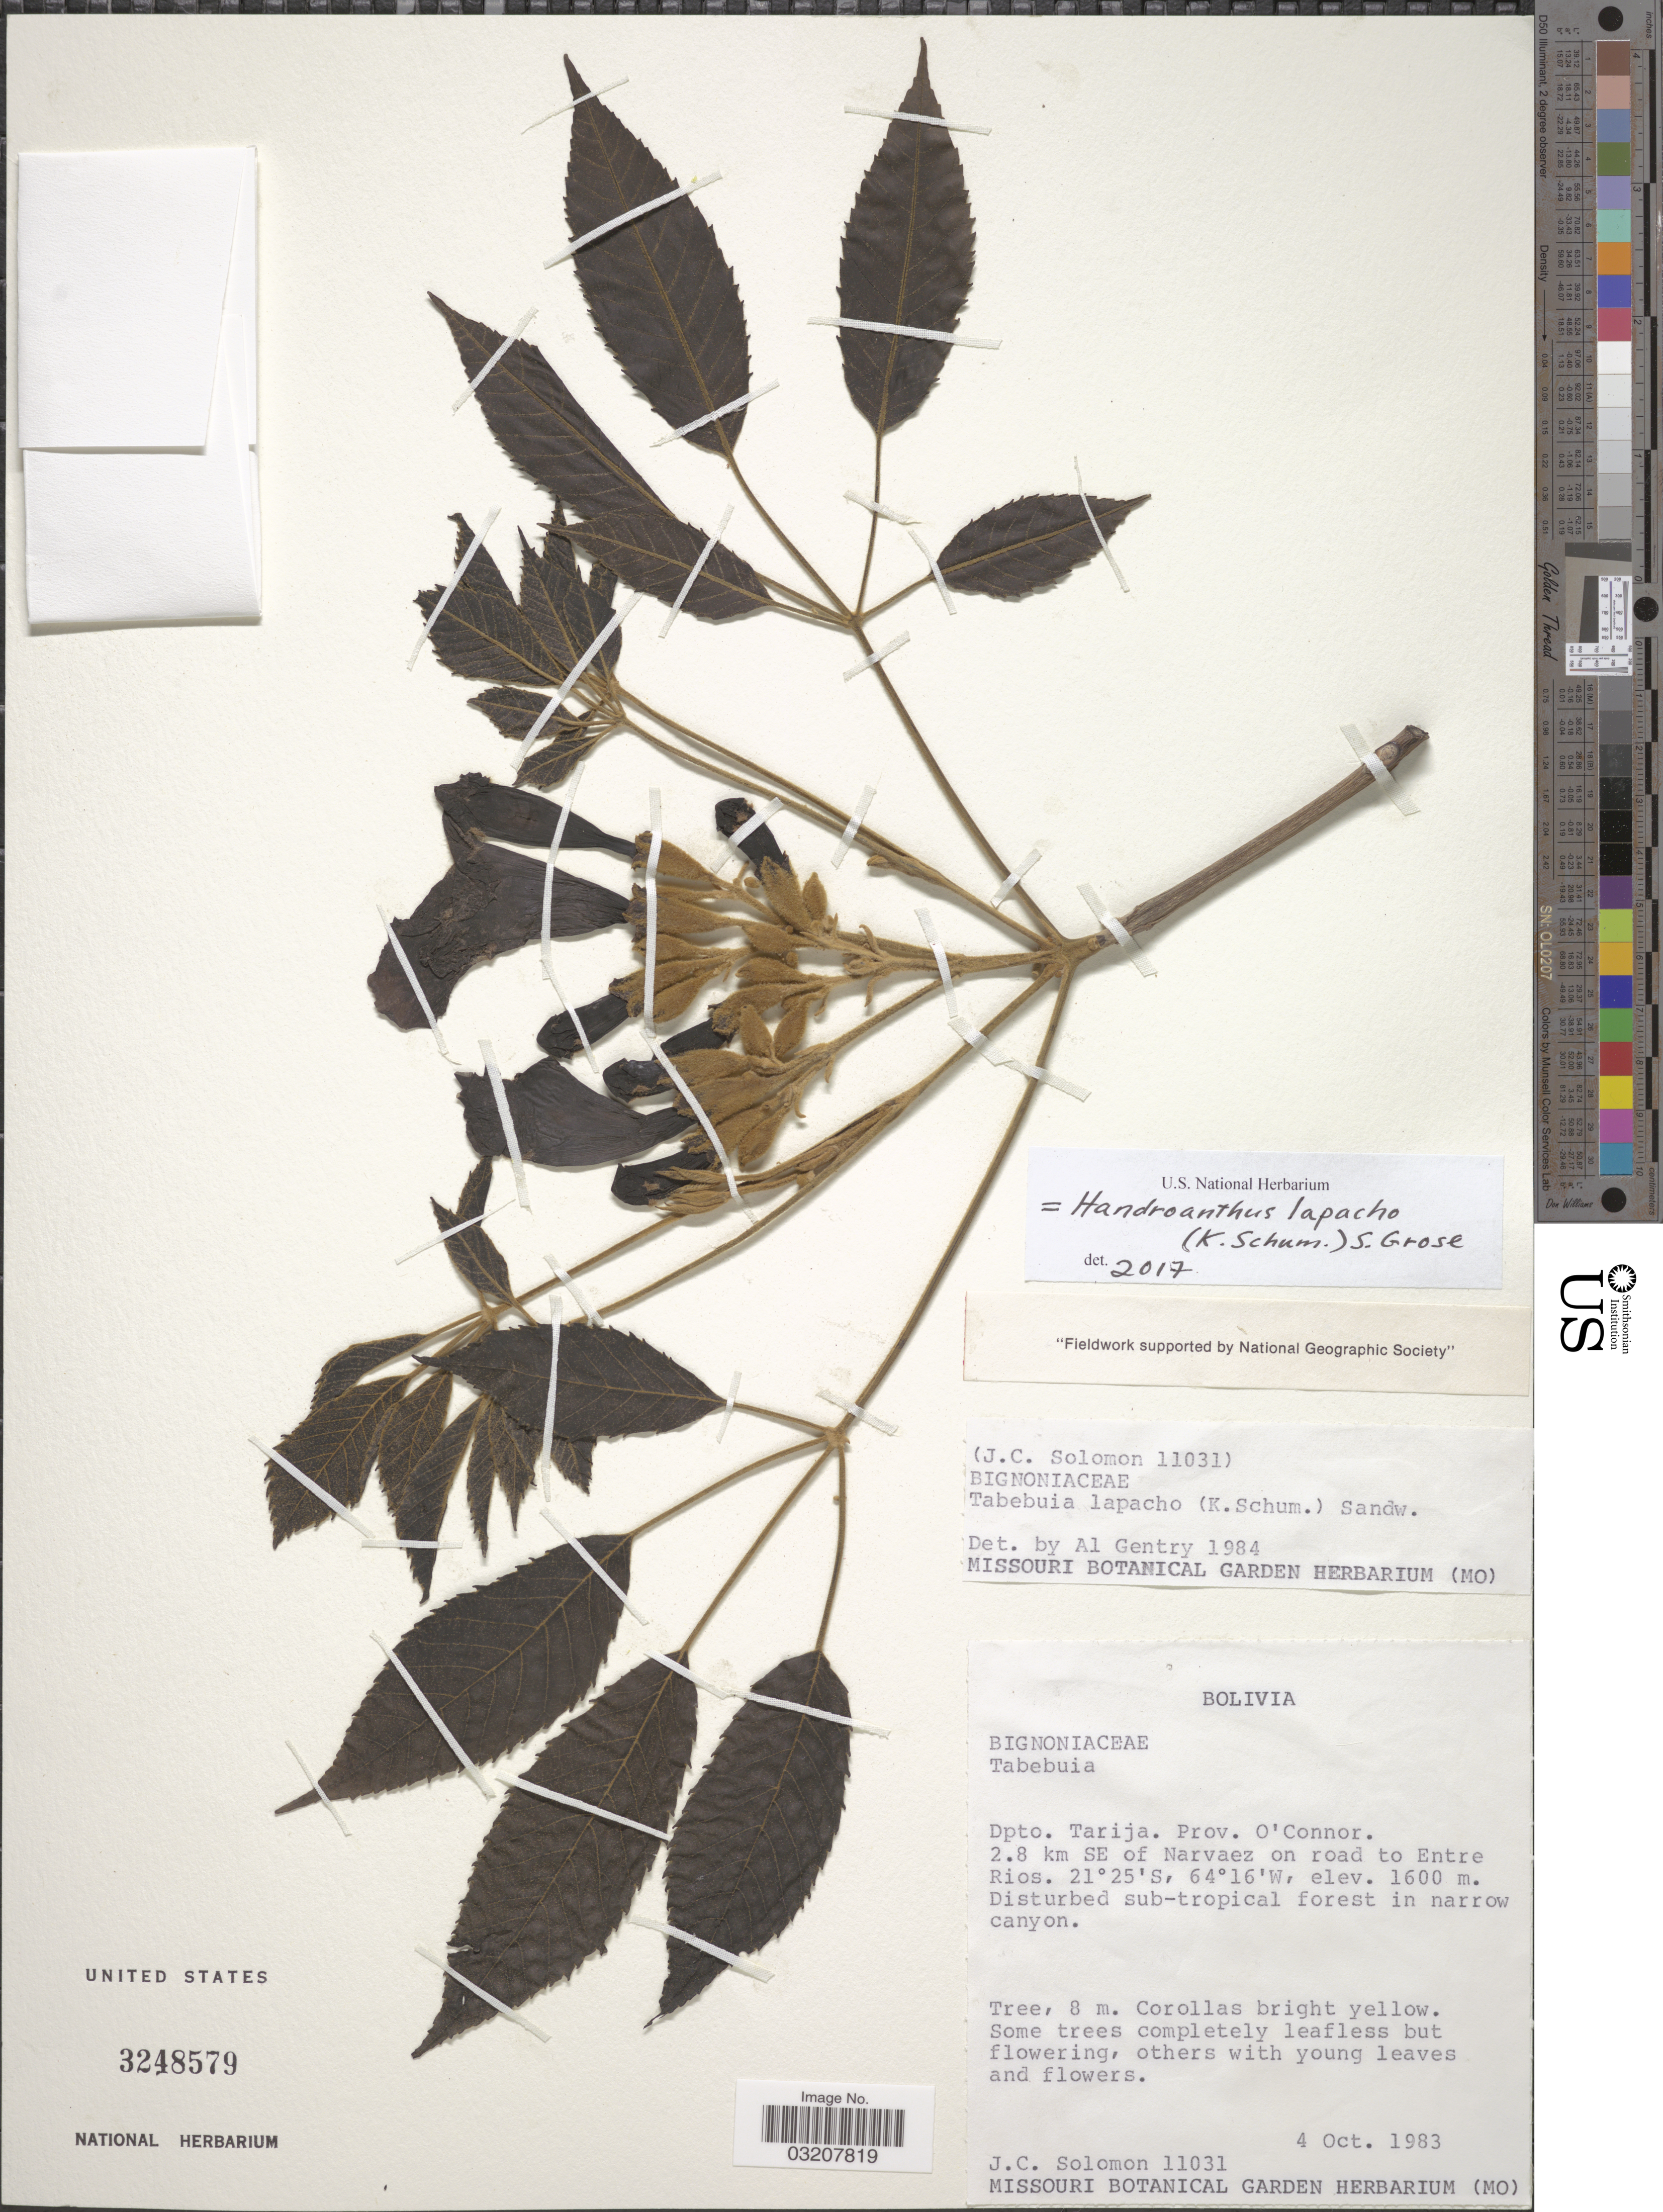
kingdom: Plantae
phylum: Tracheophyta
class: Magnoliopsida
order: Lamiales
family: Bignoniaceae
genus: Handroanthus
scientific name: Handroanthus lapacho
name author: (K. Schum.) S.O. Grose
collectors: J. C. Solomon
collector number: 11031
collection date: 1983-10-04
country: Bolivia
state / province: Tarija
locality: Dpto. Tarija. Prov. O'Connor. 2.8 km SE of Narvaez on road to Entre Rios.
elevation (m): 1600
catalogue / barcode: US 3248579